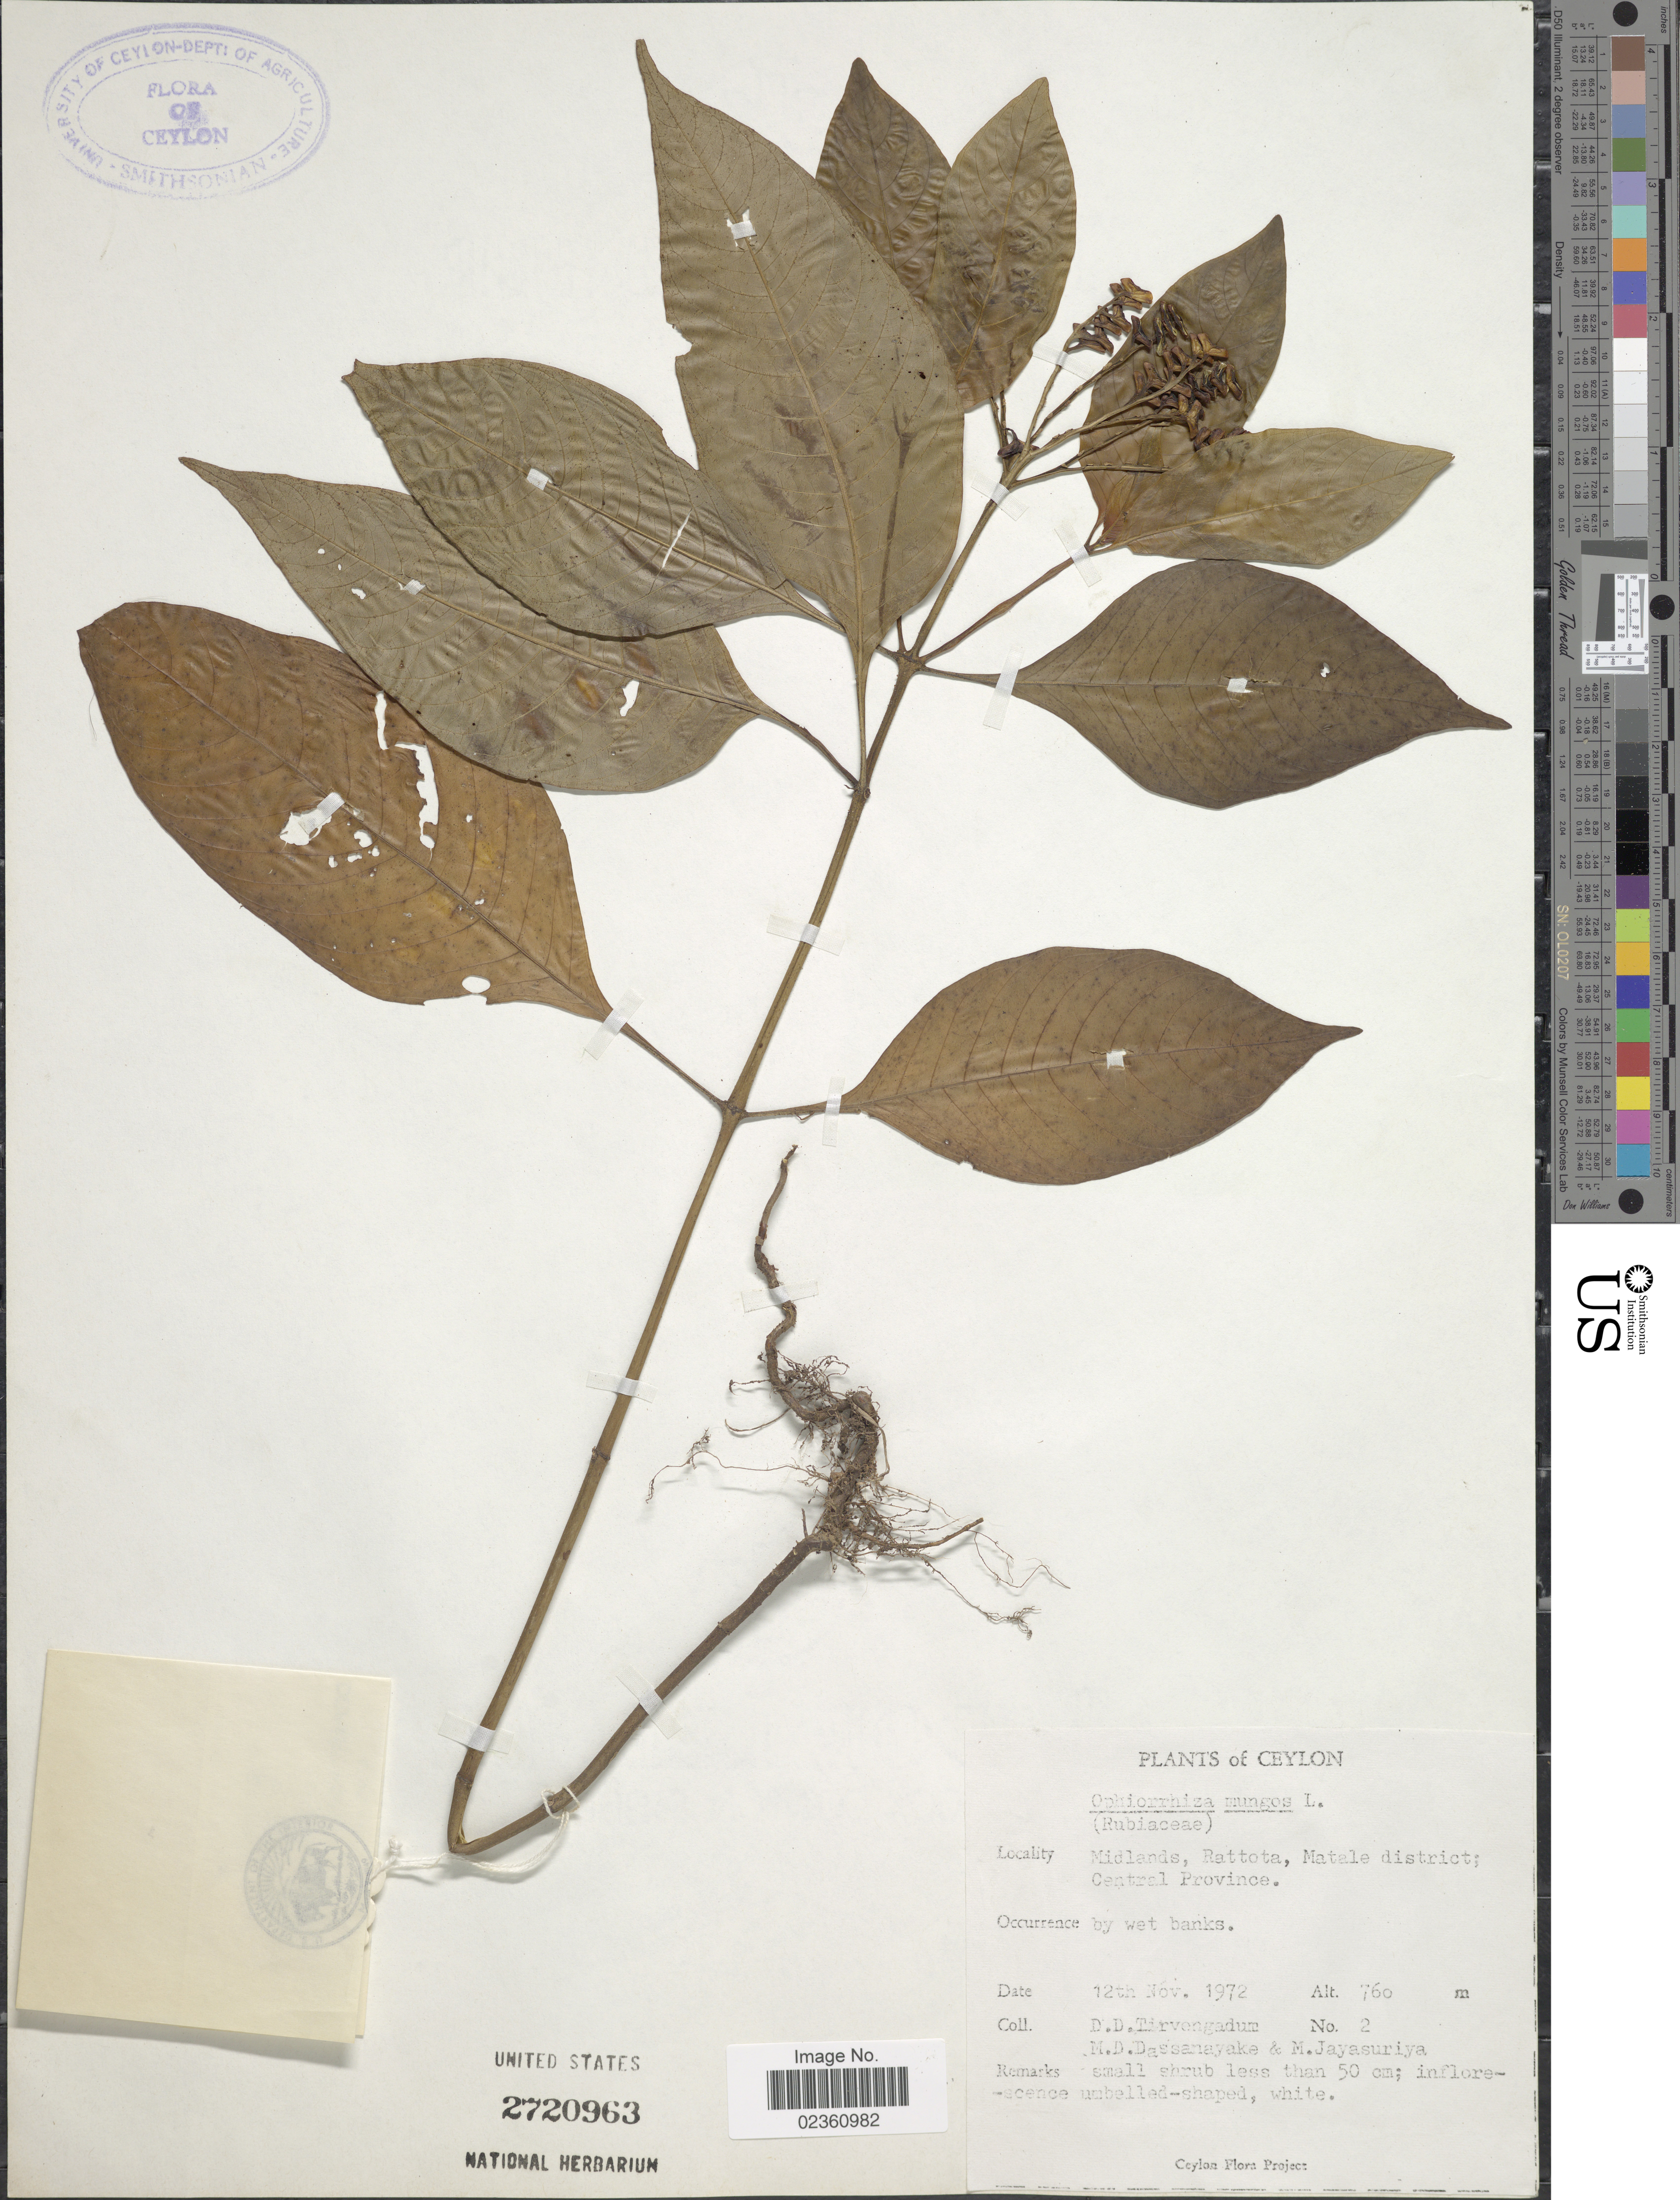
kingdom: Plantae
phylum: Tracheophyta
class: Magnoliopsida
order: Gentianales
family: Rubiaceae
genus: Ophiorrhiza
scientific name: Ophiorrhiza mungos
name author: L.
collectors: D. Tirvengadum, M. D. Dassanayake & M. Jayasuriya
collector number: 2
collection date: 1972-11-12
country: Sri Lanka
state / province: Central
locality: Ceylon, Midlands, Rattota, Matale district; by wet banks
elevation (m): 760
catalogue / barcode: US 2720963